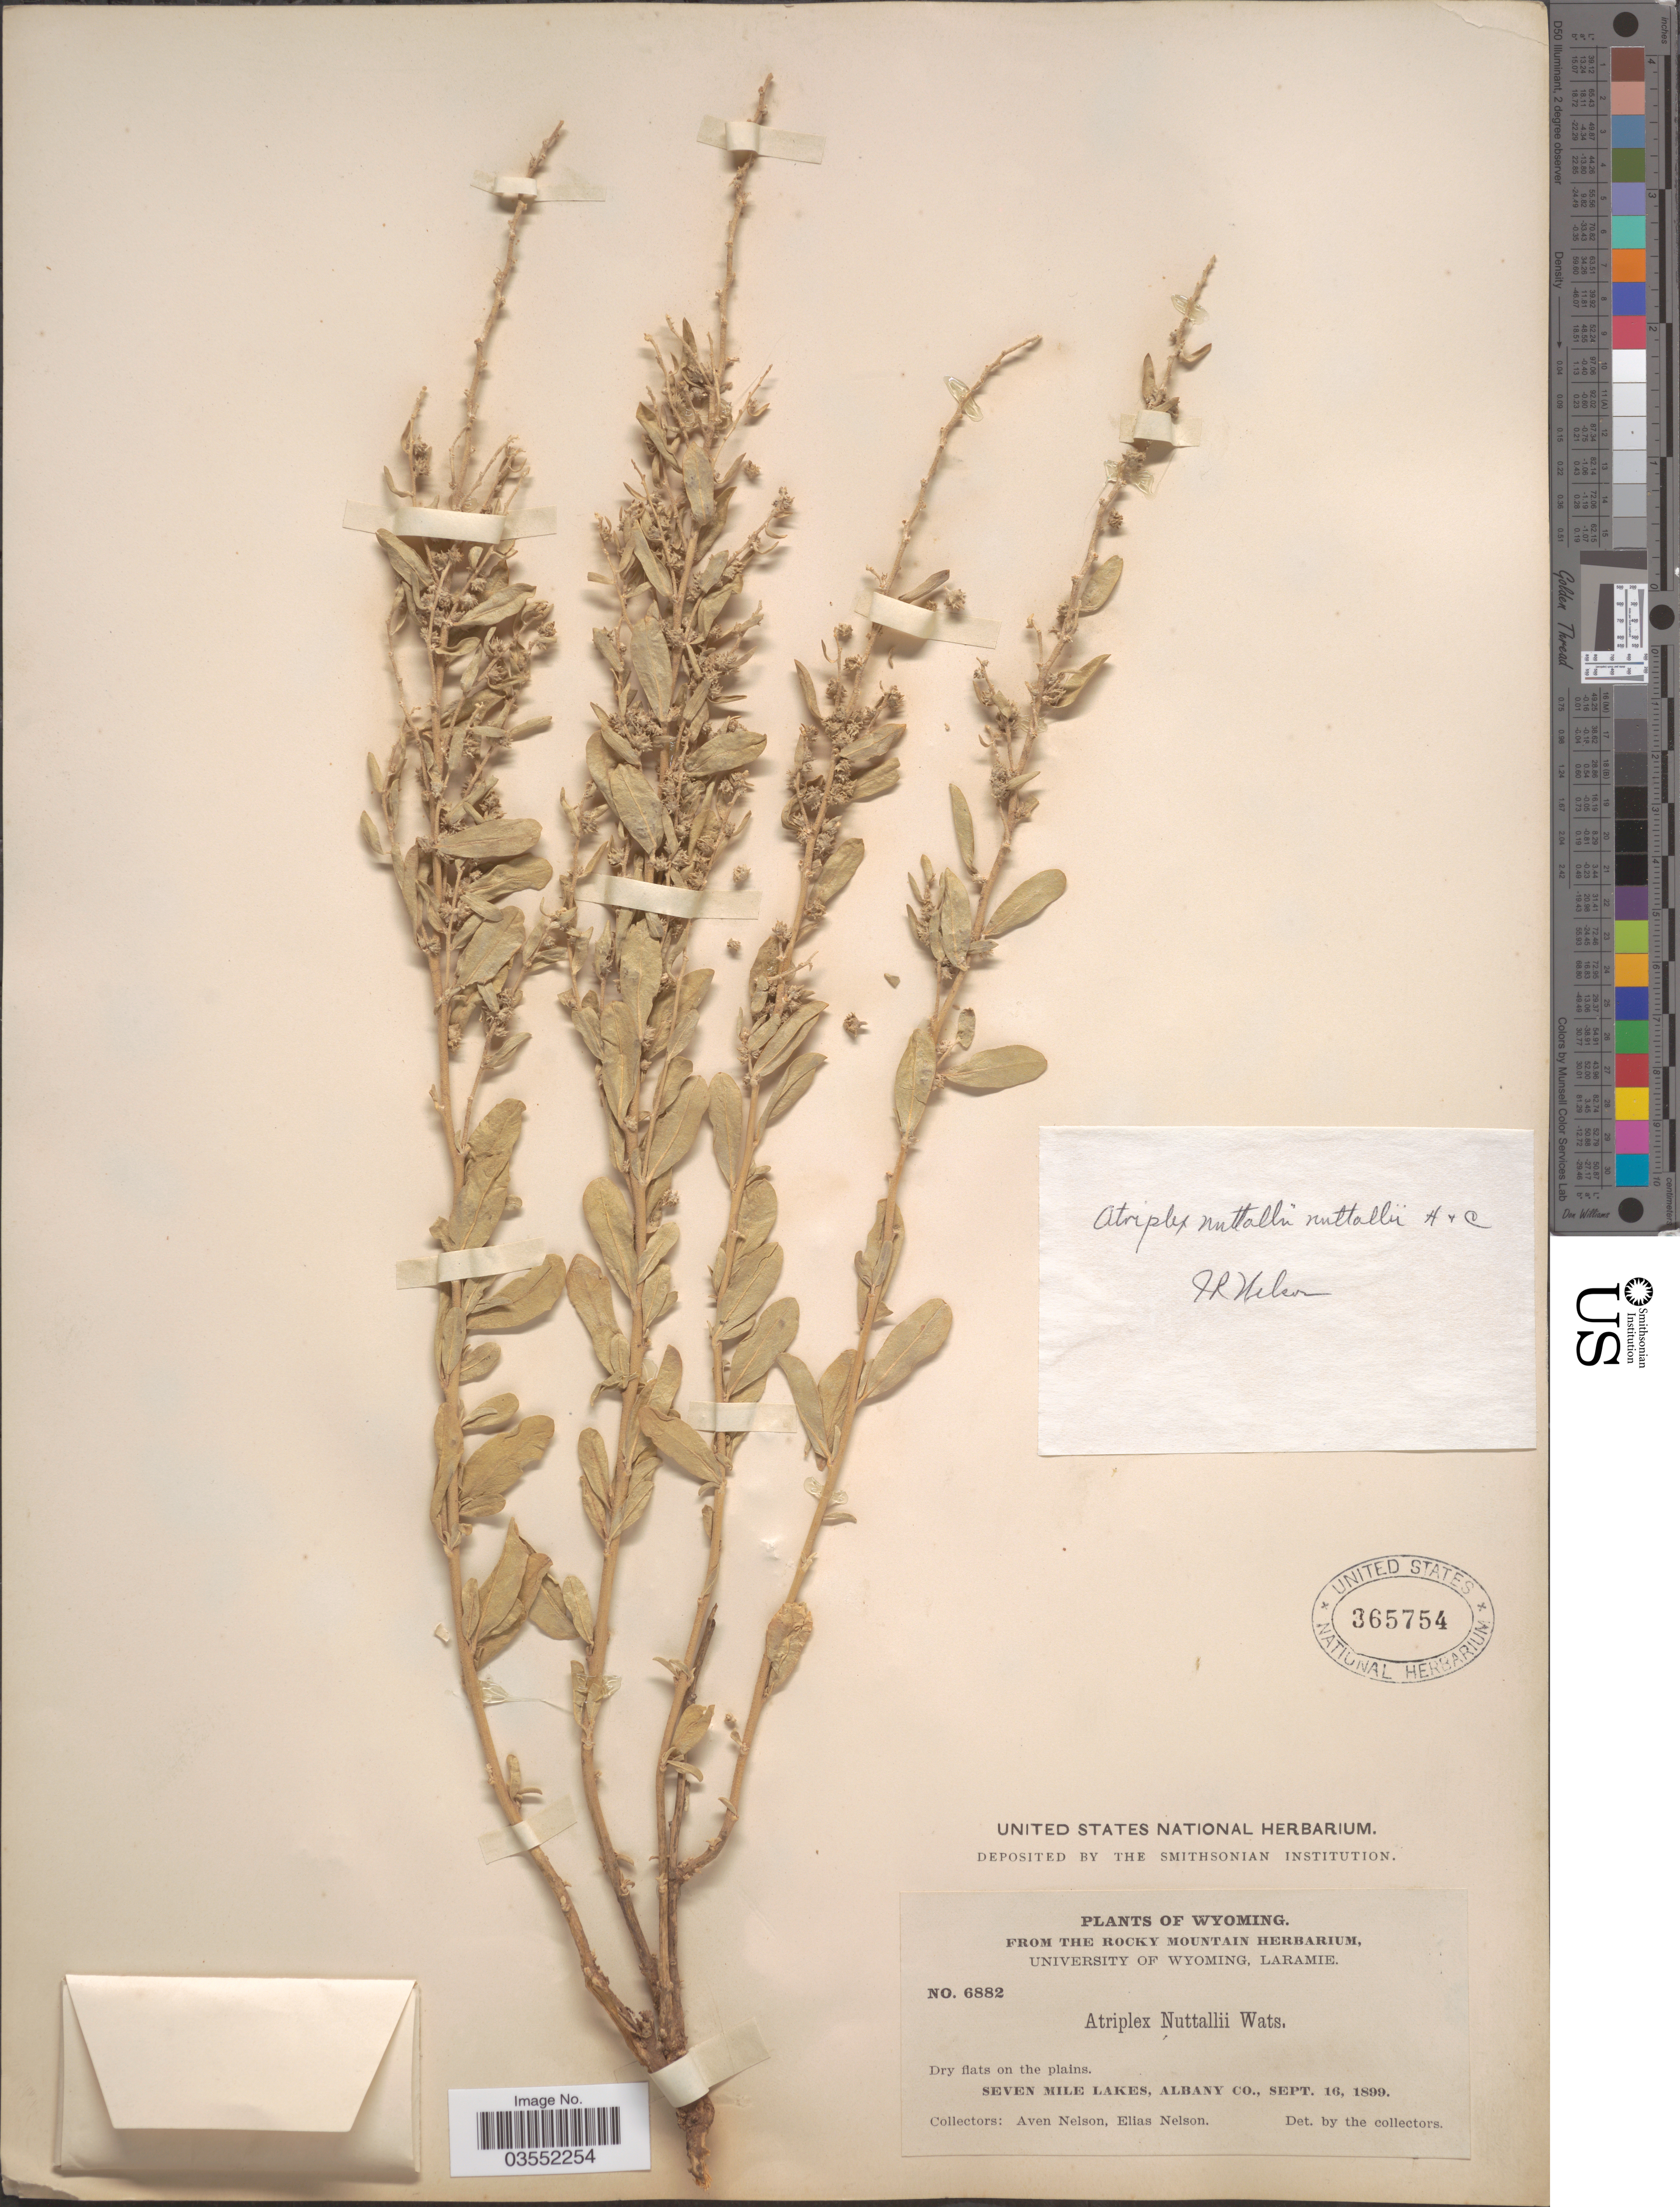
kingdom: Plantae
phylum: Tracheophyta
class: Magnoliopsida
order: Caryophyllales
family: Amaranthaceae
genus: Atriplex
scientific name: Atriplex nuttallii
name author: S. Watson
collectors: A. Nelson & E. Nelson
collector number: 6882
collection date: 1899-09-16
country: United States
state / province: Wyoming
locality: Dry flats on the plains. Seven Mile Lakes, Albany Co.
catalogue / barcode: US 365754